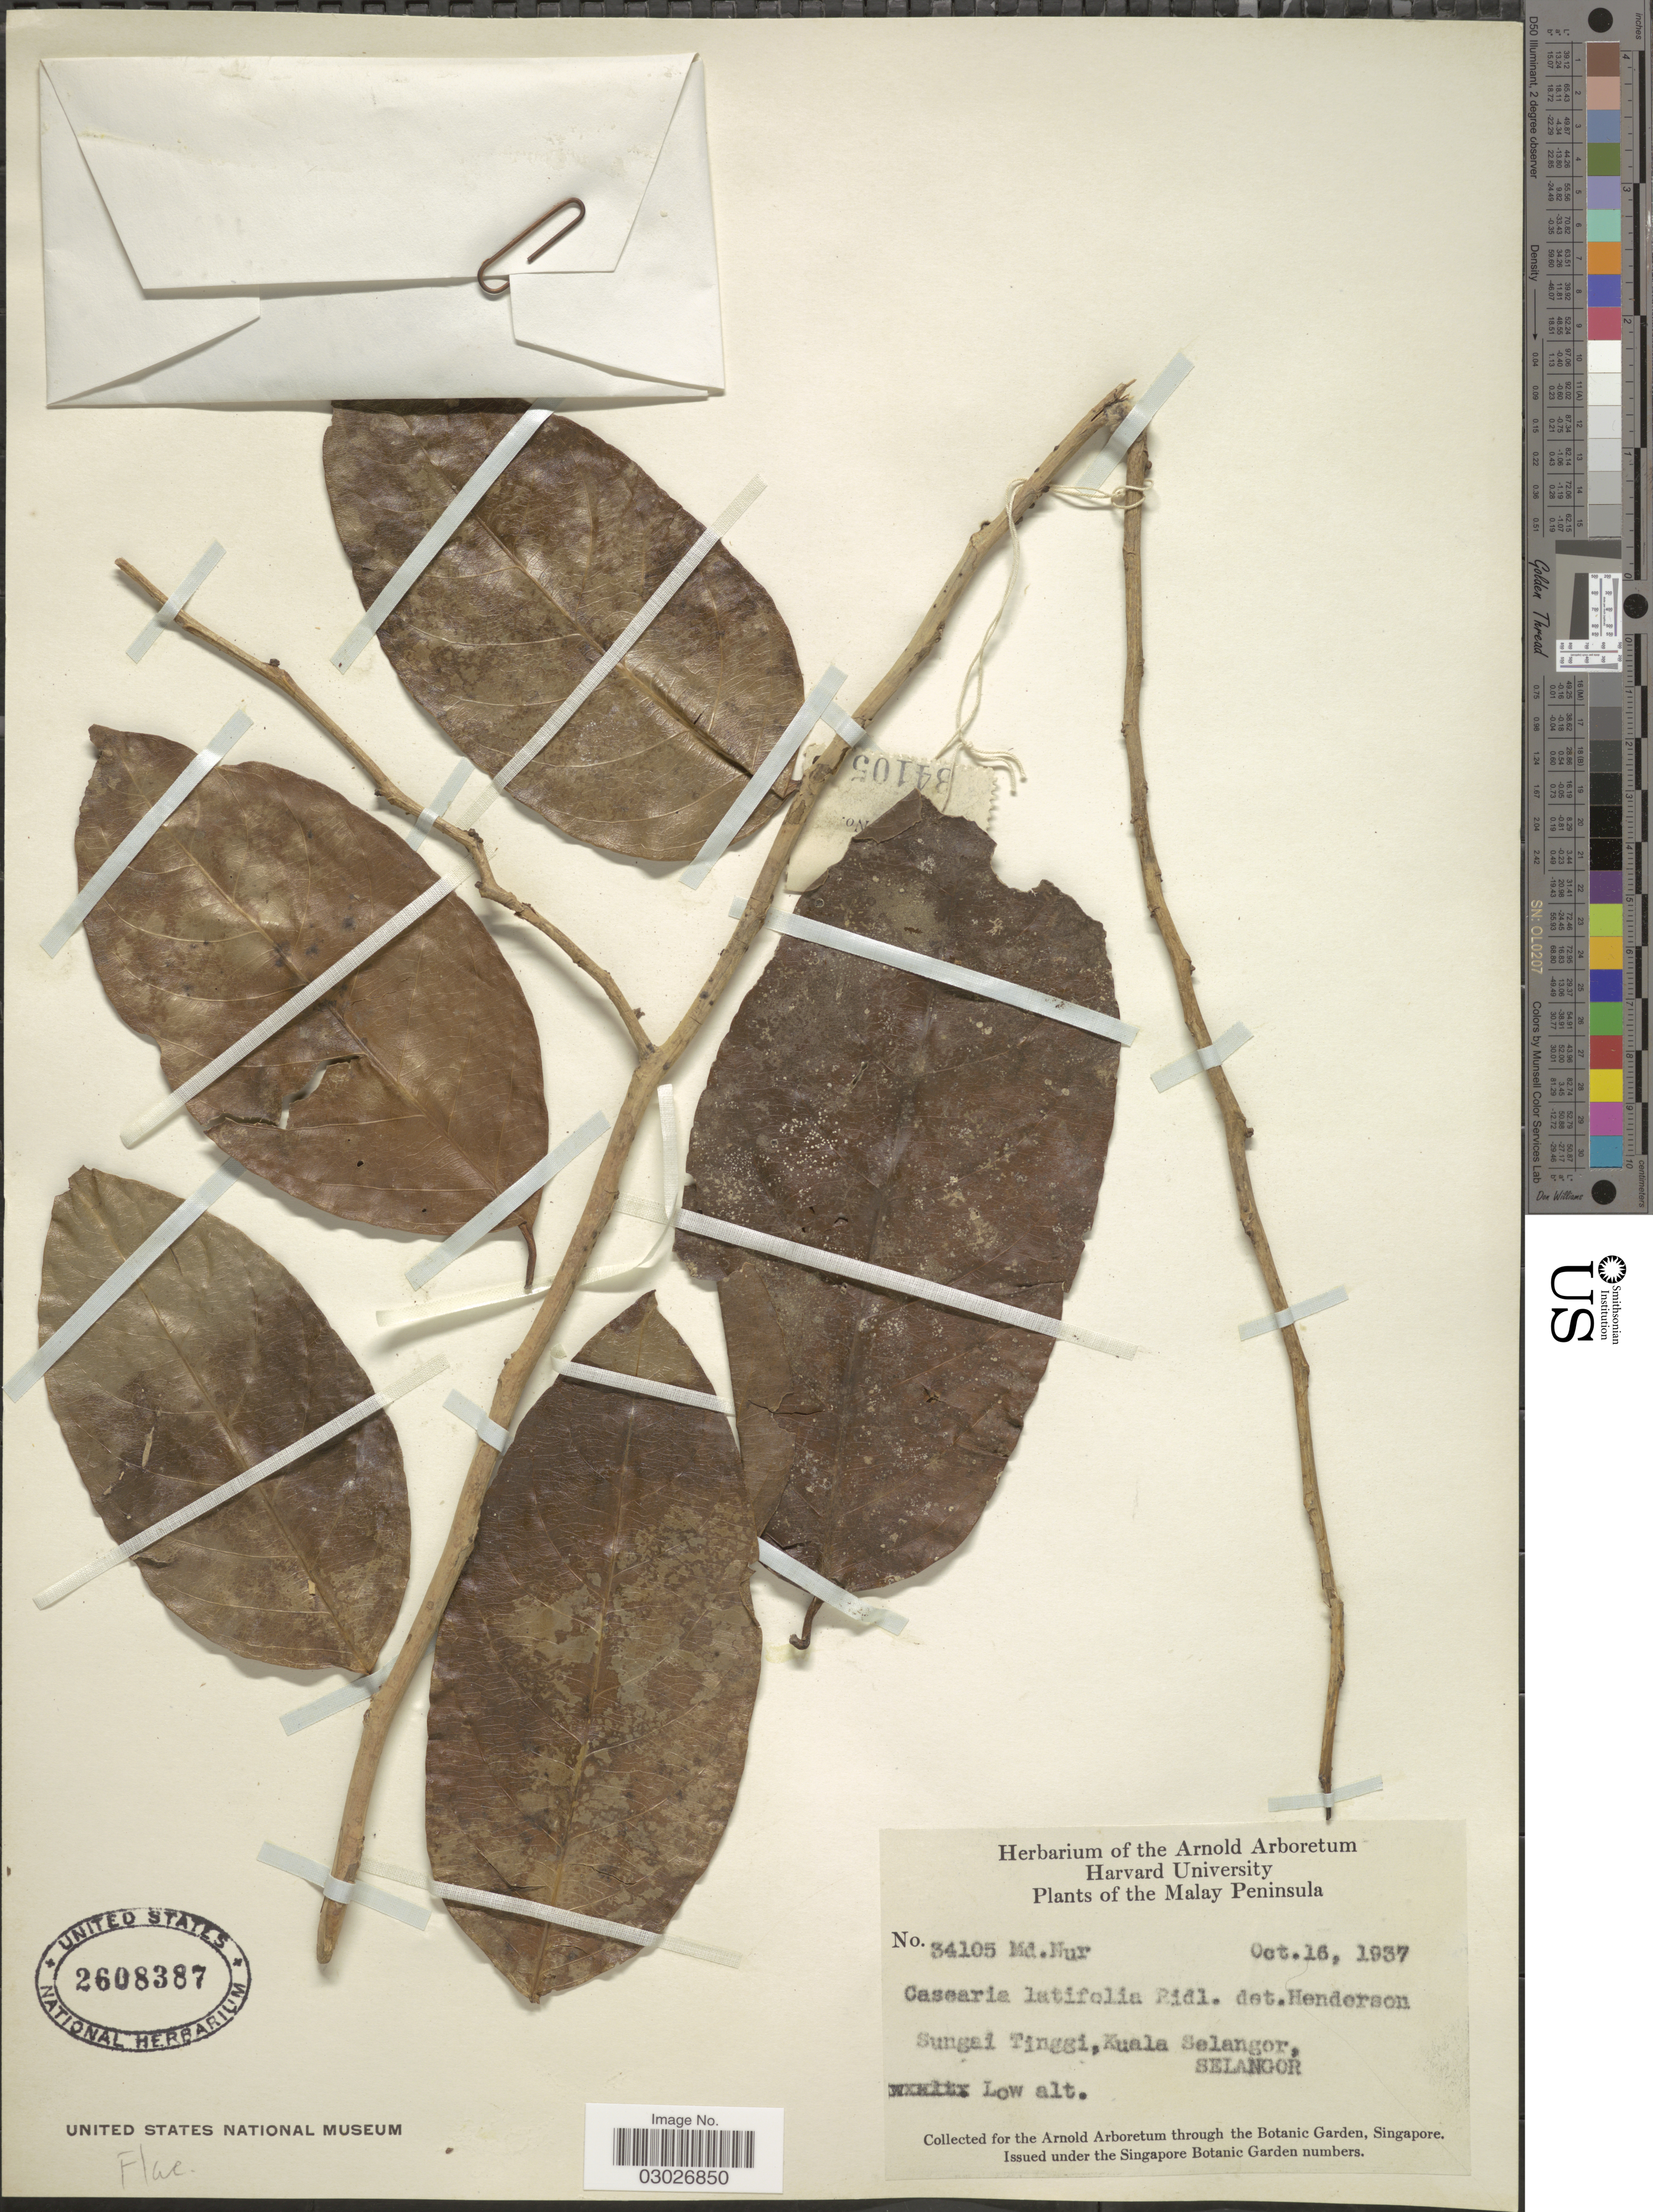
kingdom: Plantae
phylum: Tracheophyta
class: Magnoliopsida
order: Malpighiales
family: Salicaceae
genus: Casearia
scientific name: Casearia latifolia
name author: Ridl.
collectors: M. Nur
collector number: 34105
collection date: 1937-10-16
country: Malaysia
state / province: Selangor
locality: Malay Peninsula. Sungai Tinggi, Kuala Selangor.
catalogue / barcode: US 2608387